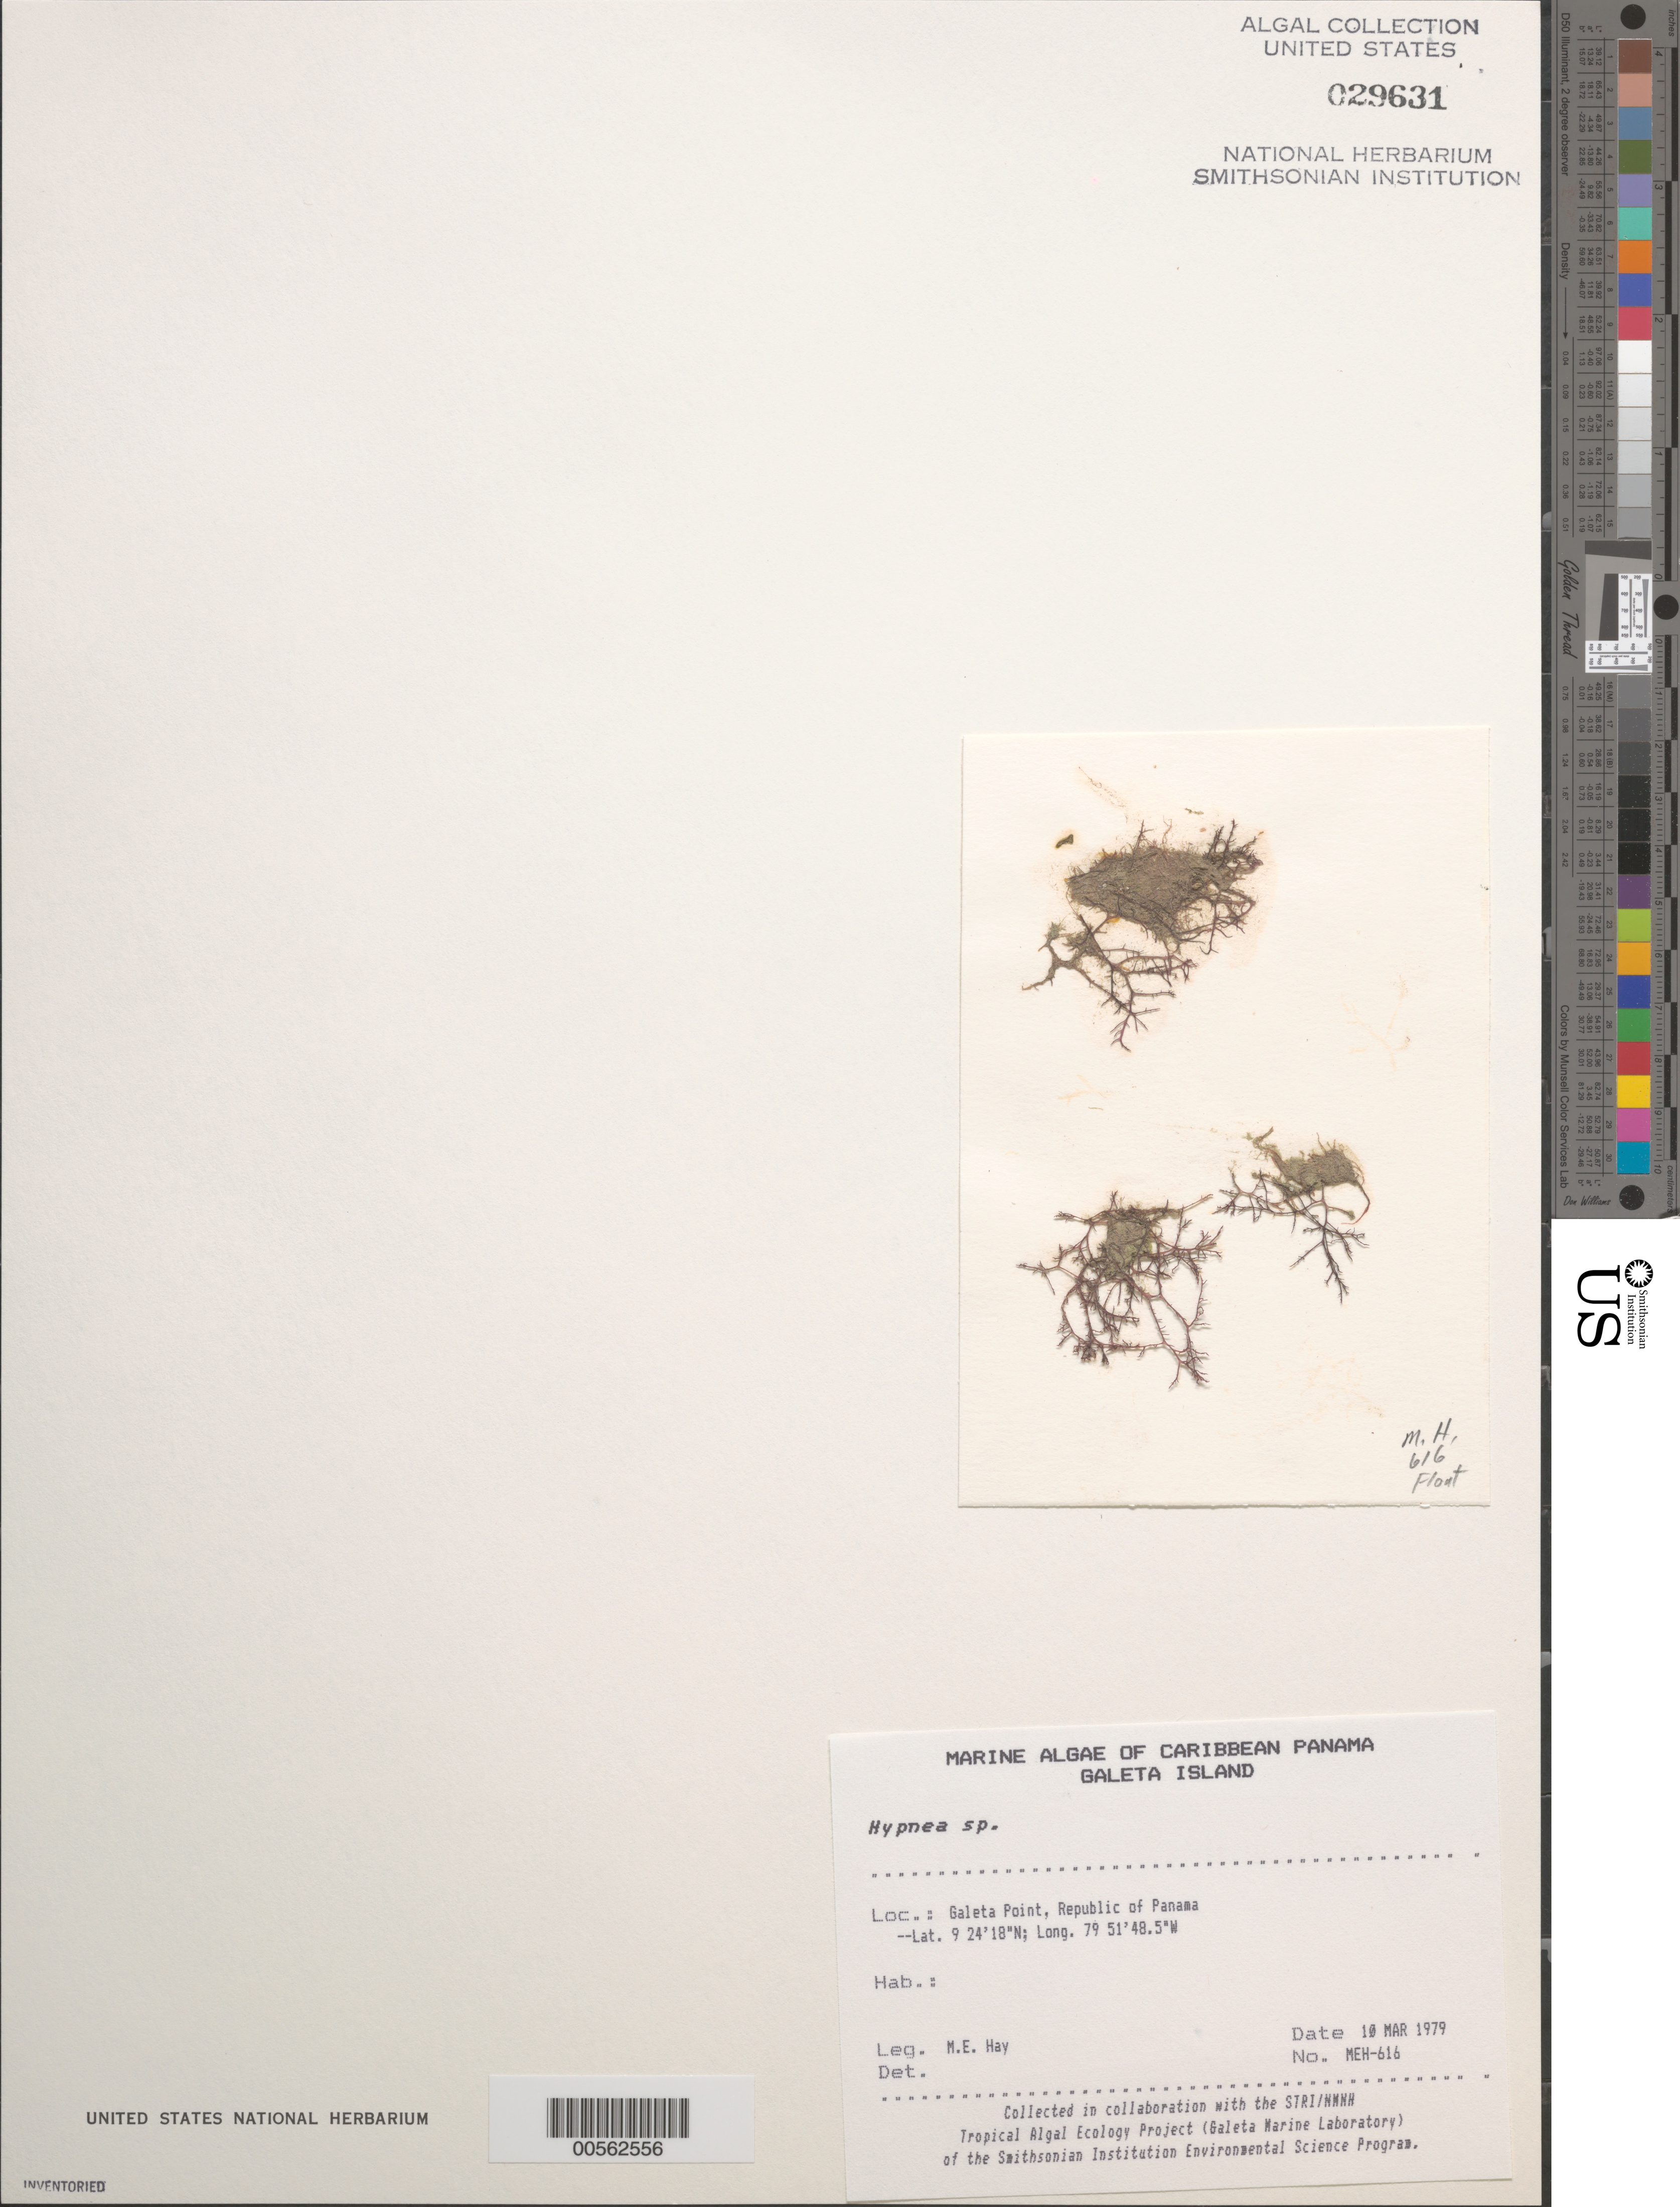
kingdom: Plantae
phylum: Rhodophyta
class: Florideophyceae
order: Gigartinales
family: Cystocloniaceae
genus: Hypnea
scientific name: Hypnea sp.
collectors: M. E. Hay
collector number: MEH-616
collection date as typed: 10 Mar 1979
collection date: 1979-03-10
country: Panama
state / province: Colón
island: Galeta Island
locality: Galeta Point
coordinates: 9 24' 18" N, 79 51' 48.5" W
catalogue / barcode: US 29631